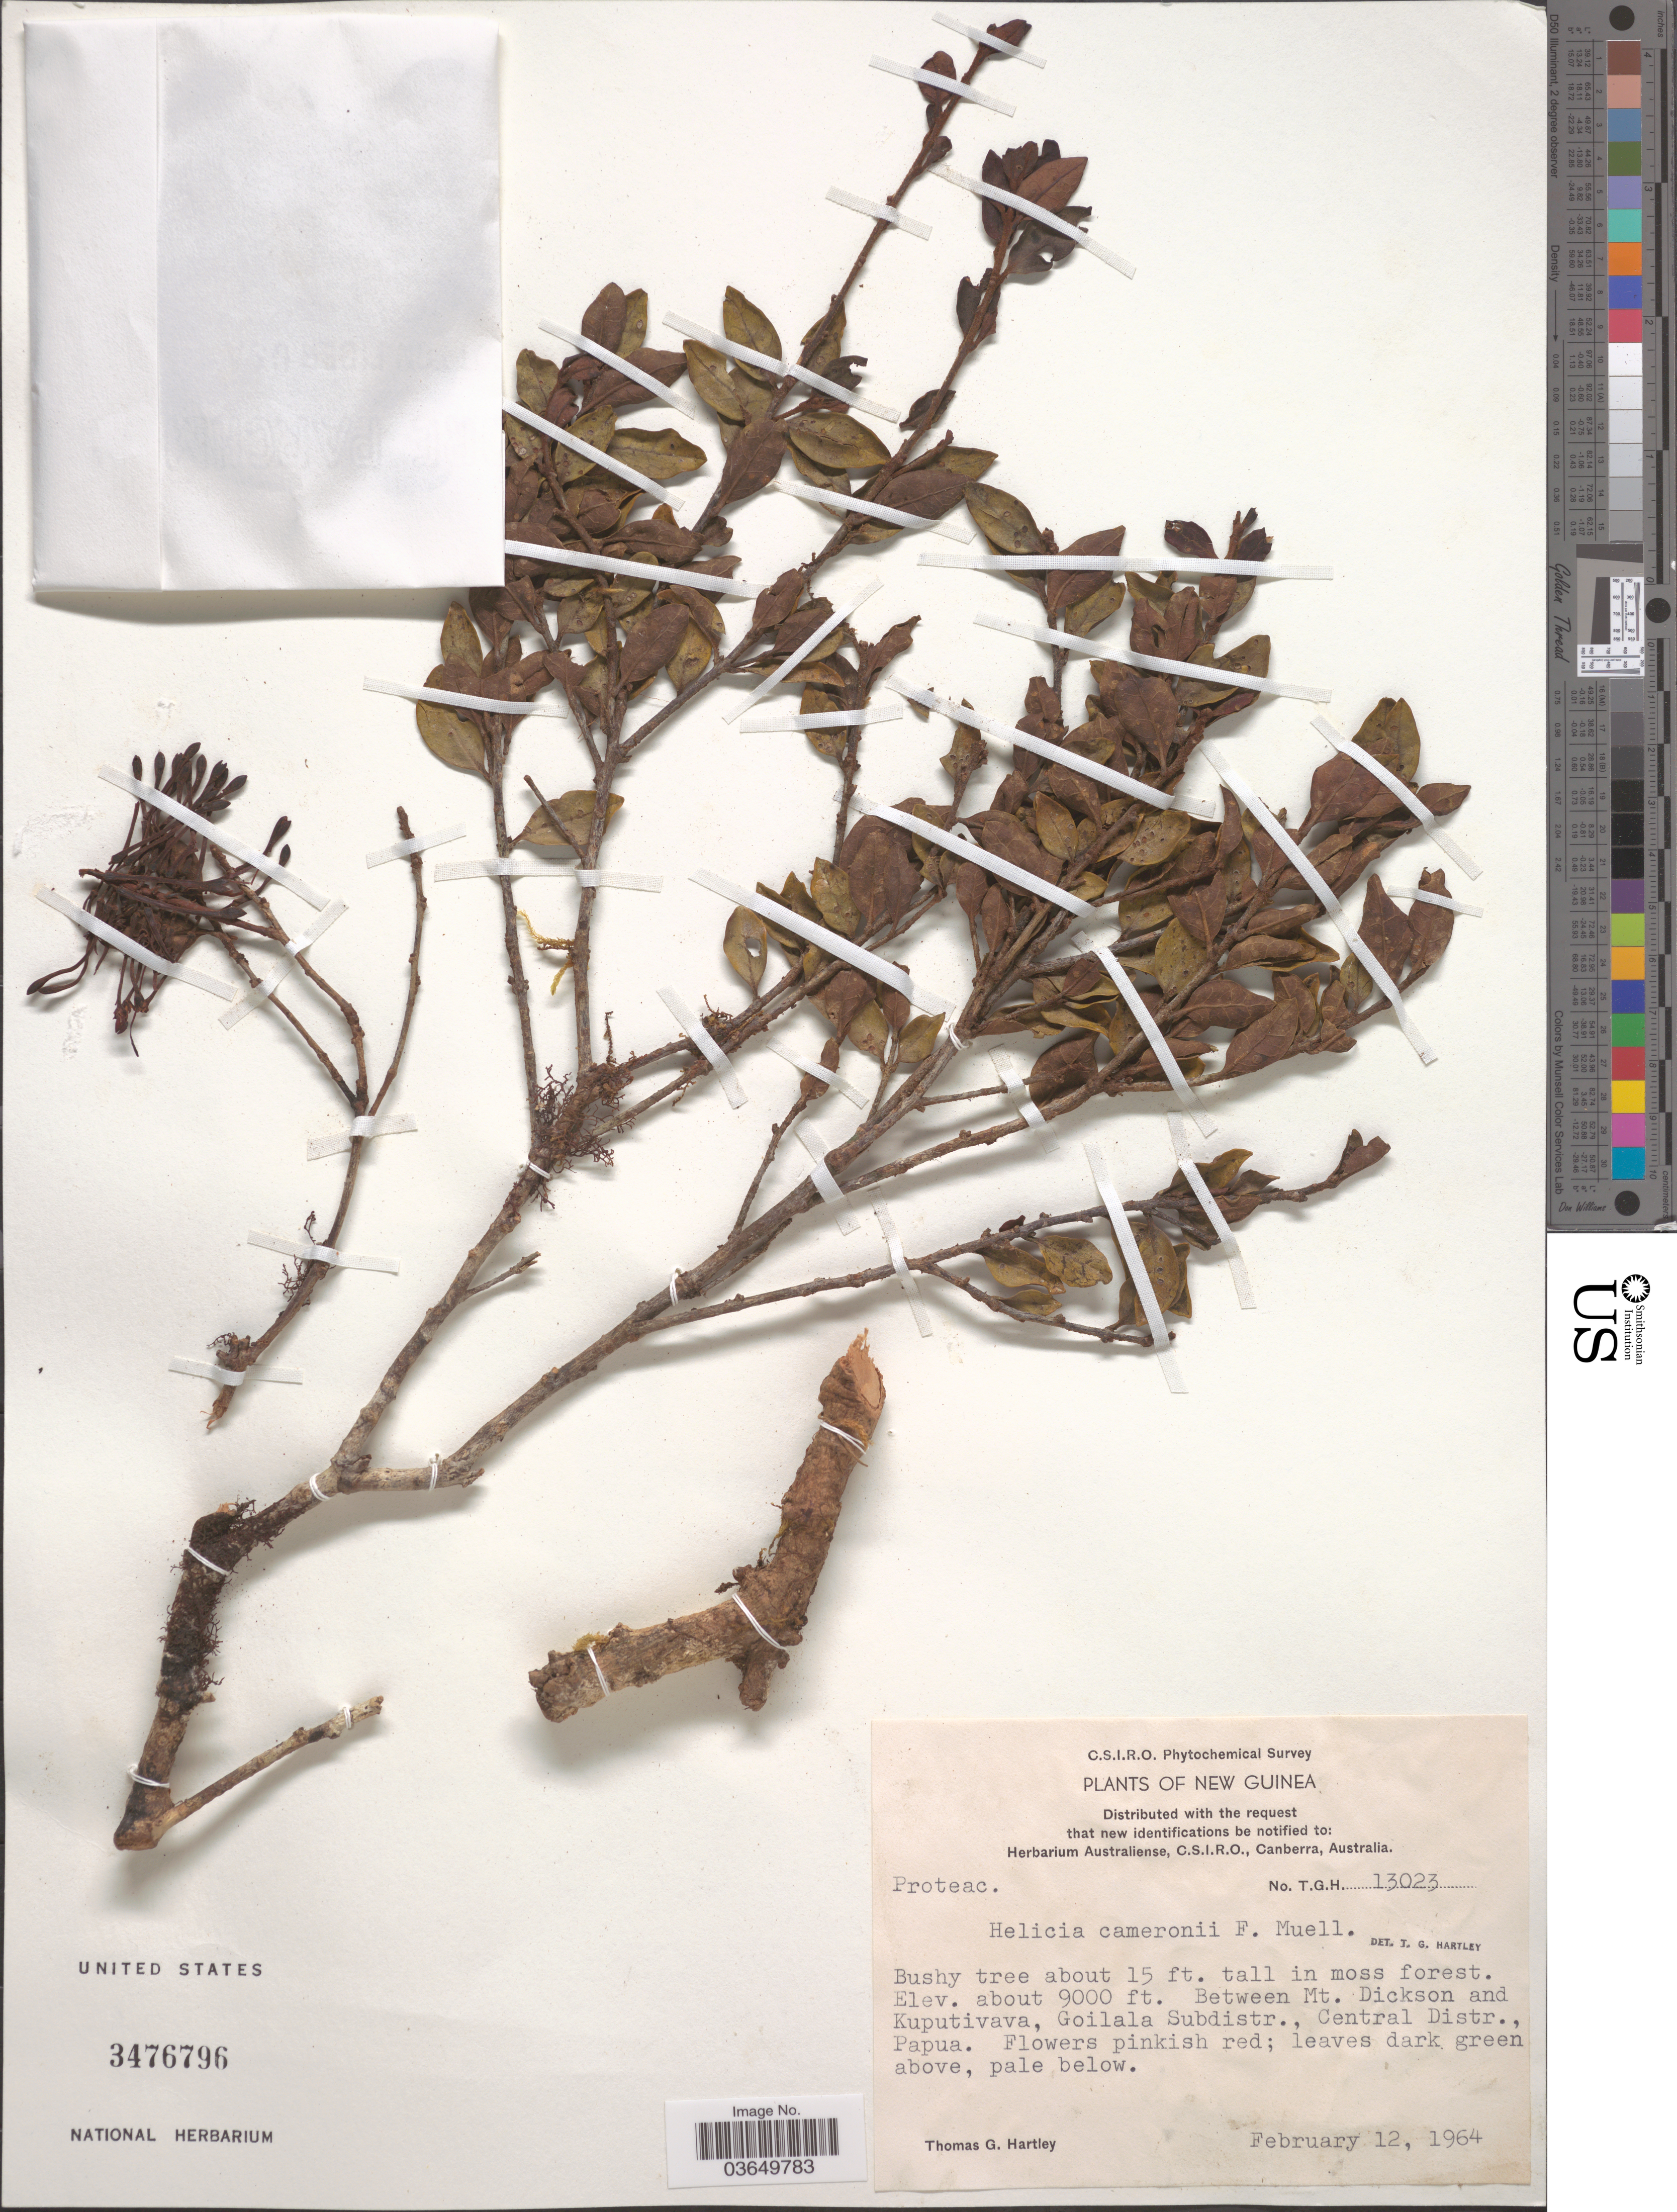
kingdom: Plantae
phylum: Tracheophyta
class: Magnoliopsida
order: Proteales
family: Proteaceae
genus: Helicia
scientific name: Helicia cameronii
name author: F. Muell.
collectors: T. G. Hartley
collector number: TGH 13023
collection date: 1964-02-12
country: Papua New Guinea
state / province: Central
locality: New Guinea. Between Mt. Dickson and Kaputivava, Goilala Subdistr., Central Distr., Papua.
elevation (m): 2743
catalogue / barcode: US 3476796